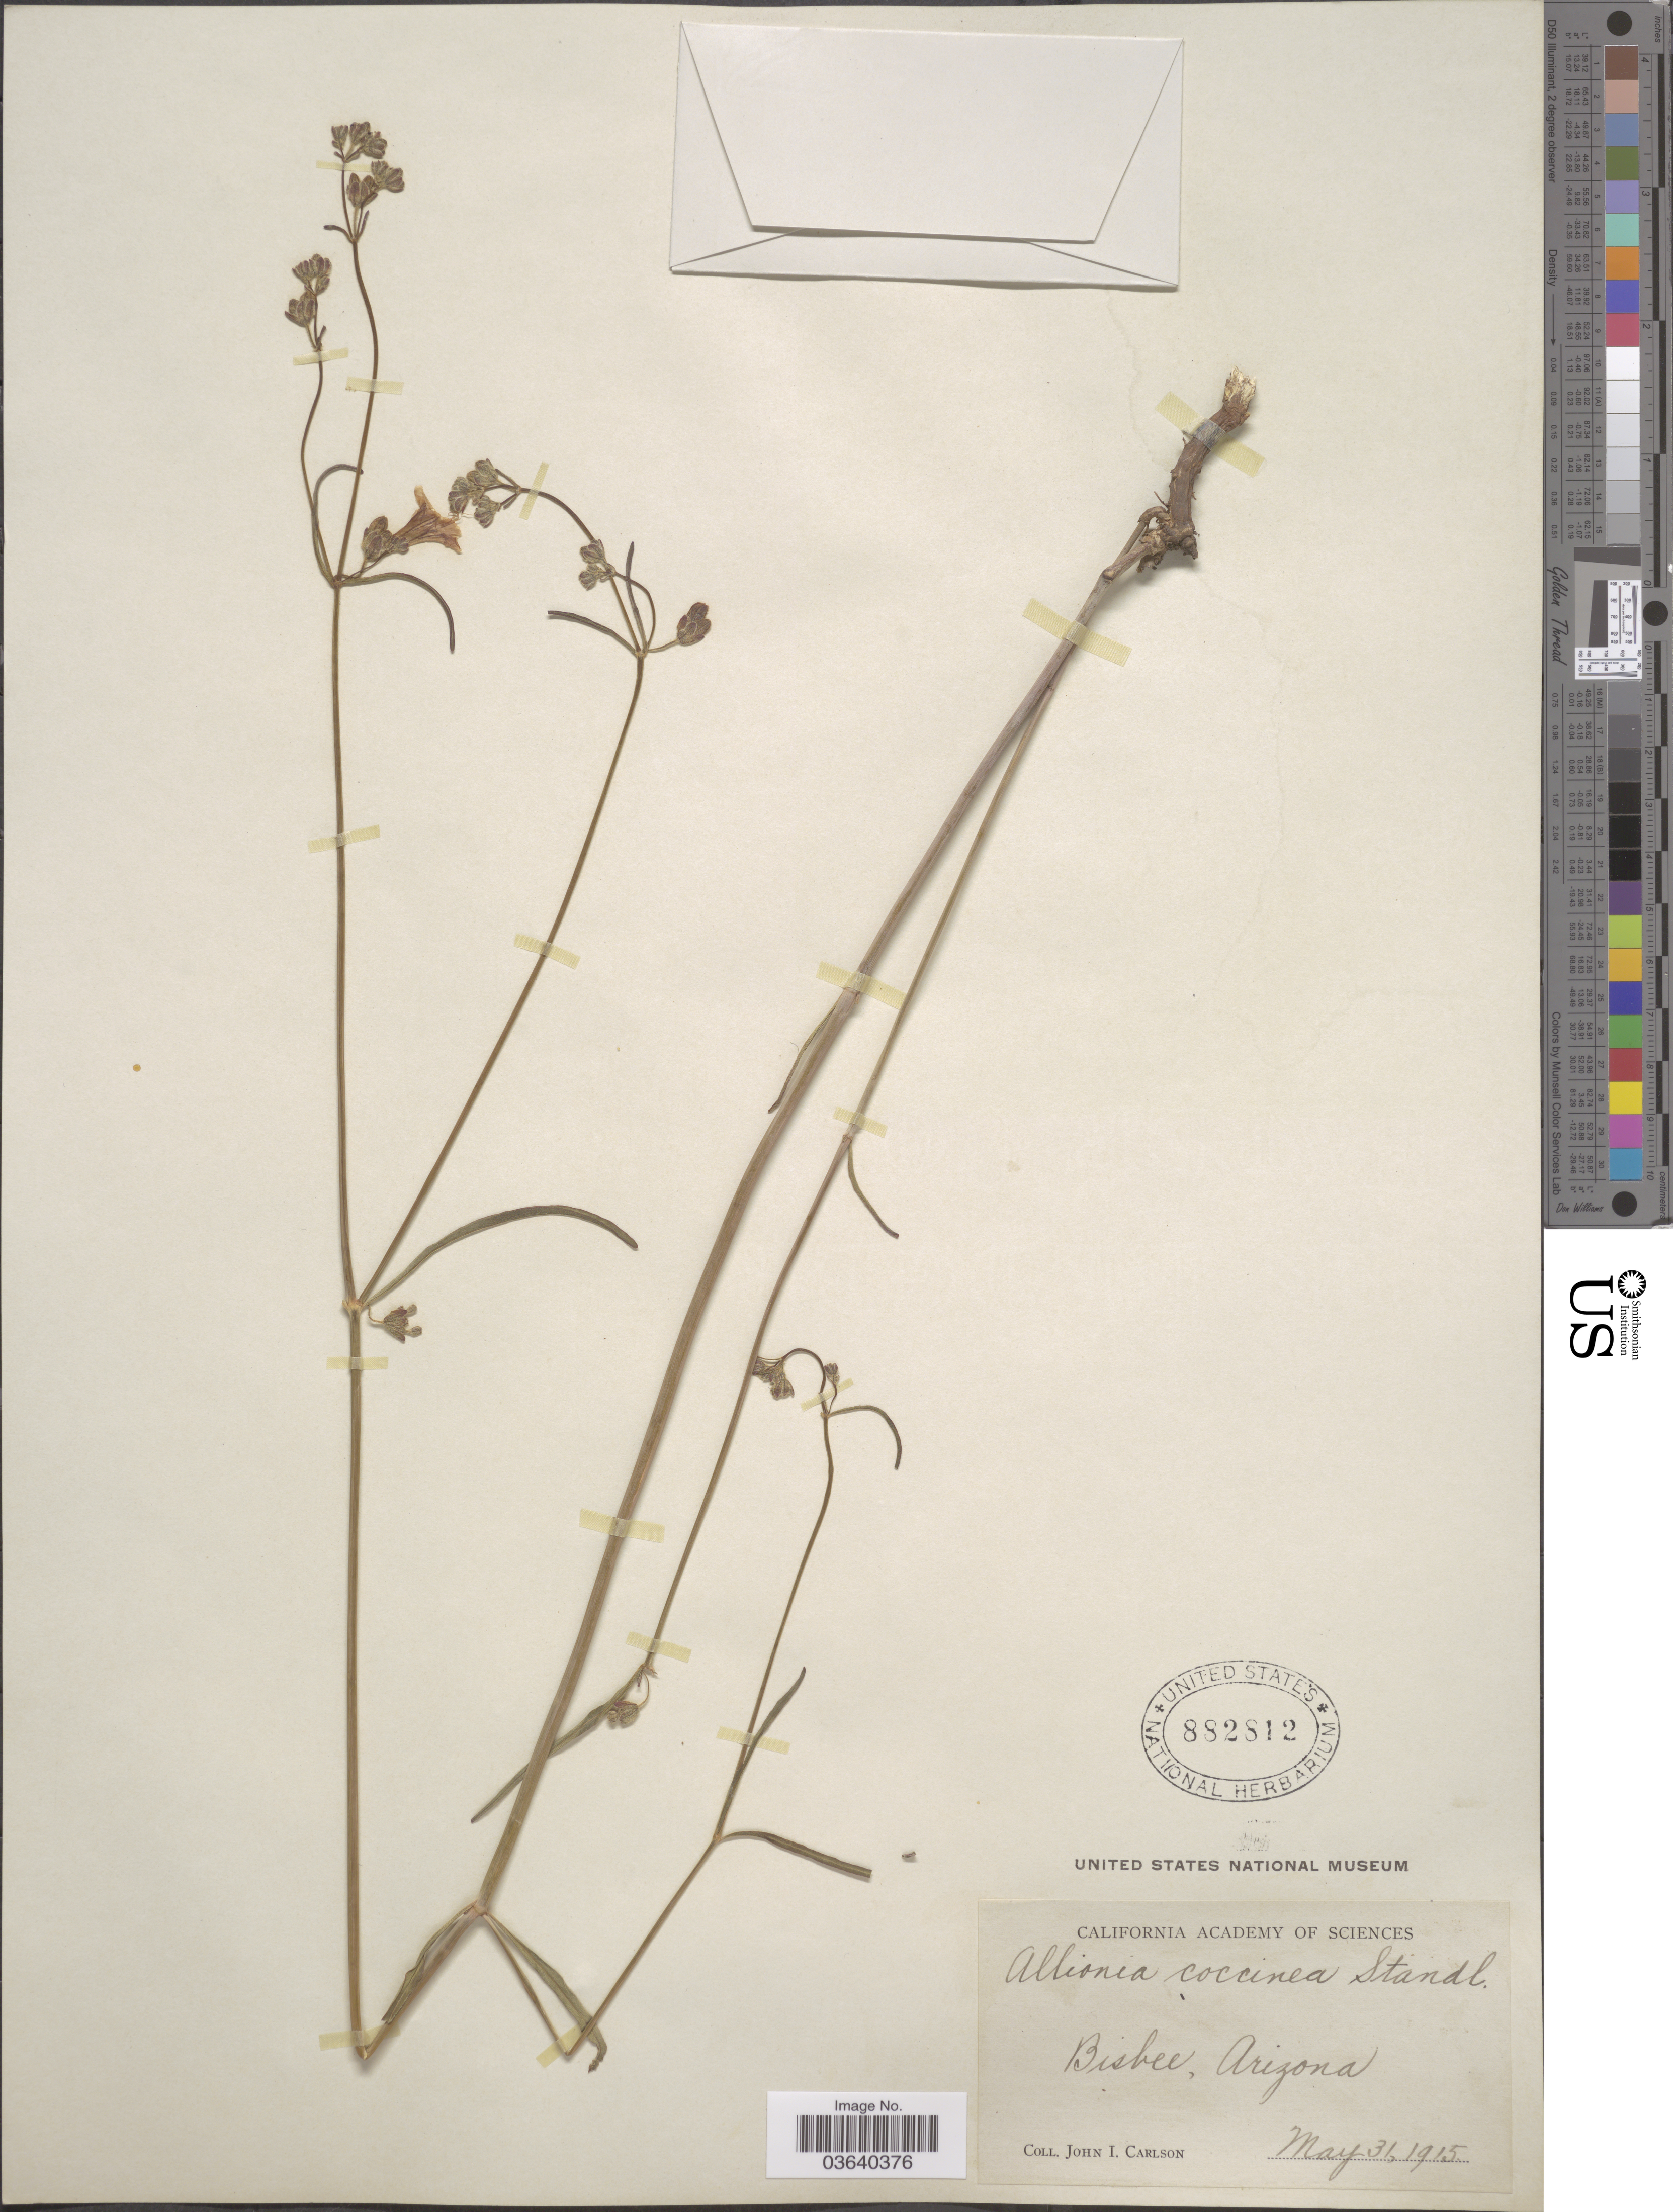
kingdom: Plantae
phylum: Tracheophyta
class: Magnoliopsida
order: Caryophyllales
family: Nyctaginaceae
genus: Mirabilis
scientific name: Mirabilis coccinea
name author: (Torr.) Benth. & Hook. f.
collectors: J. Carlson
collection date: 1915-05-31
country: United States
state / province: Arizona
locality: Bisbee.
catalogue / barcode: US 882812